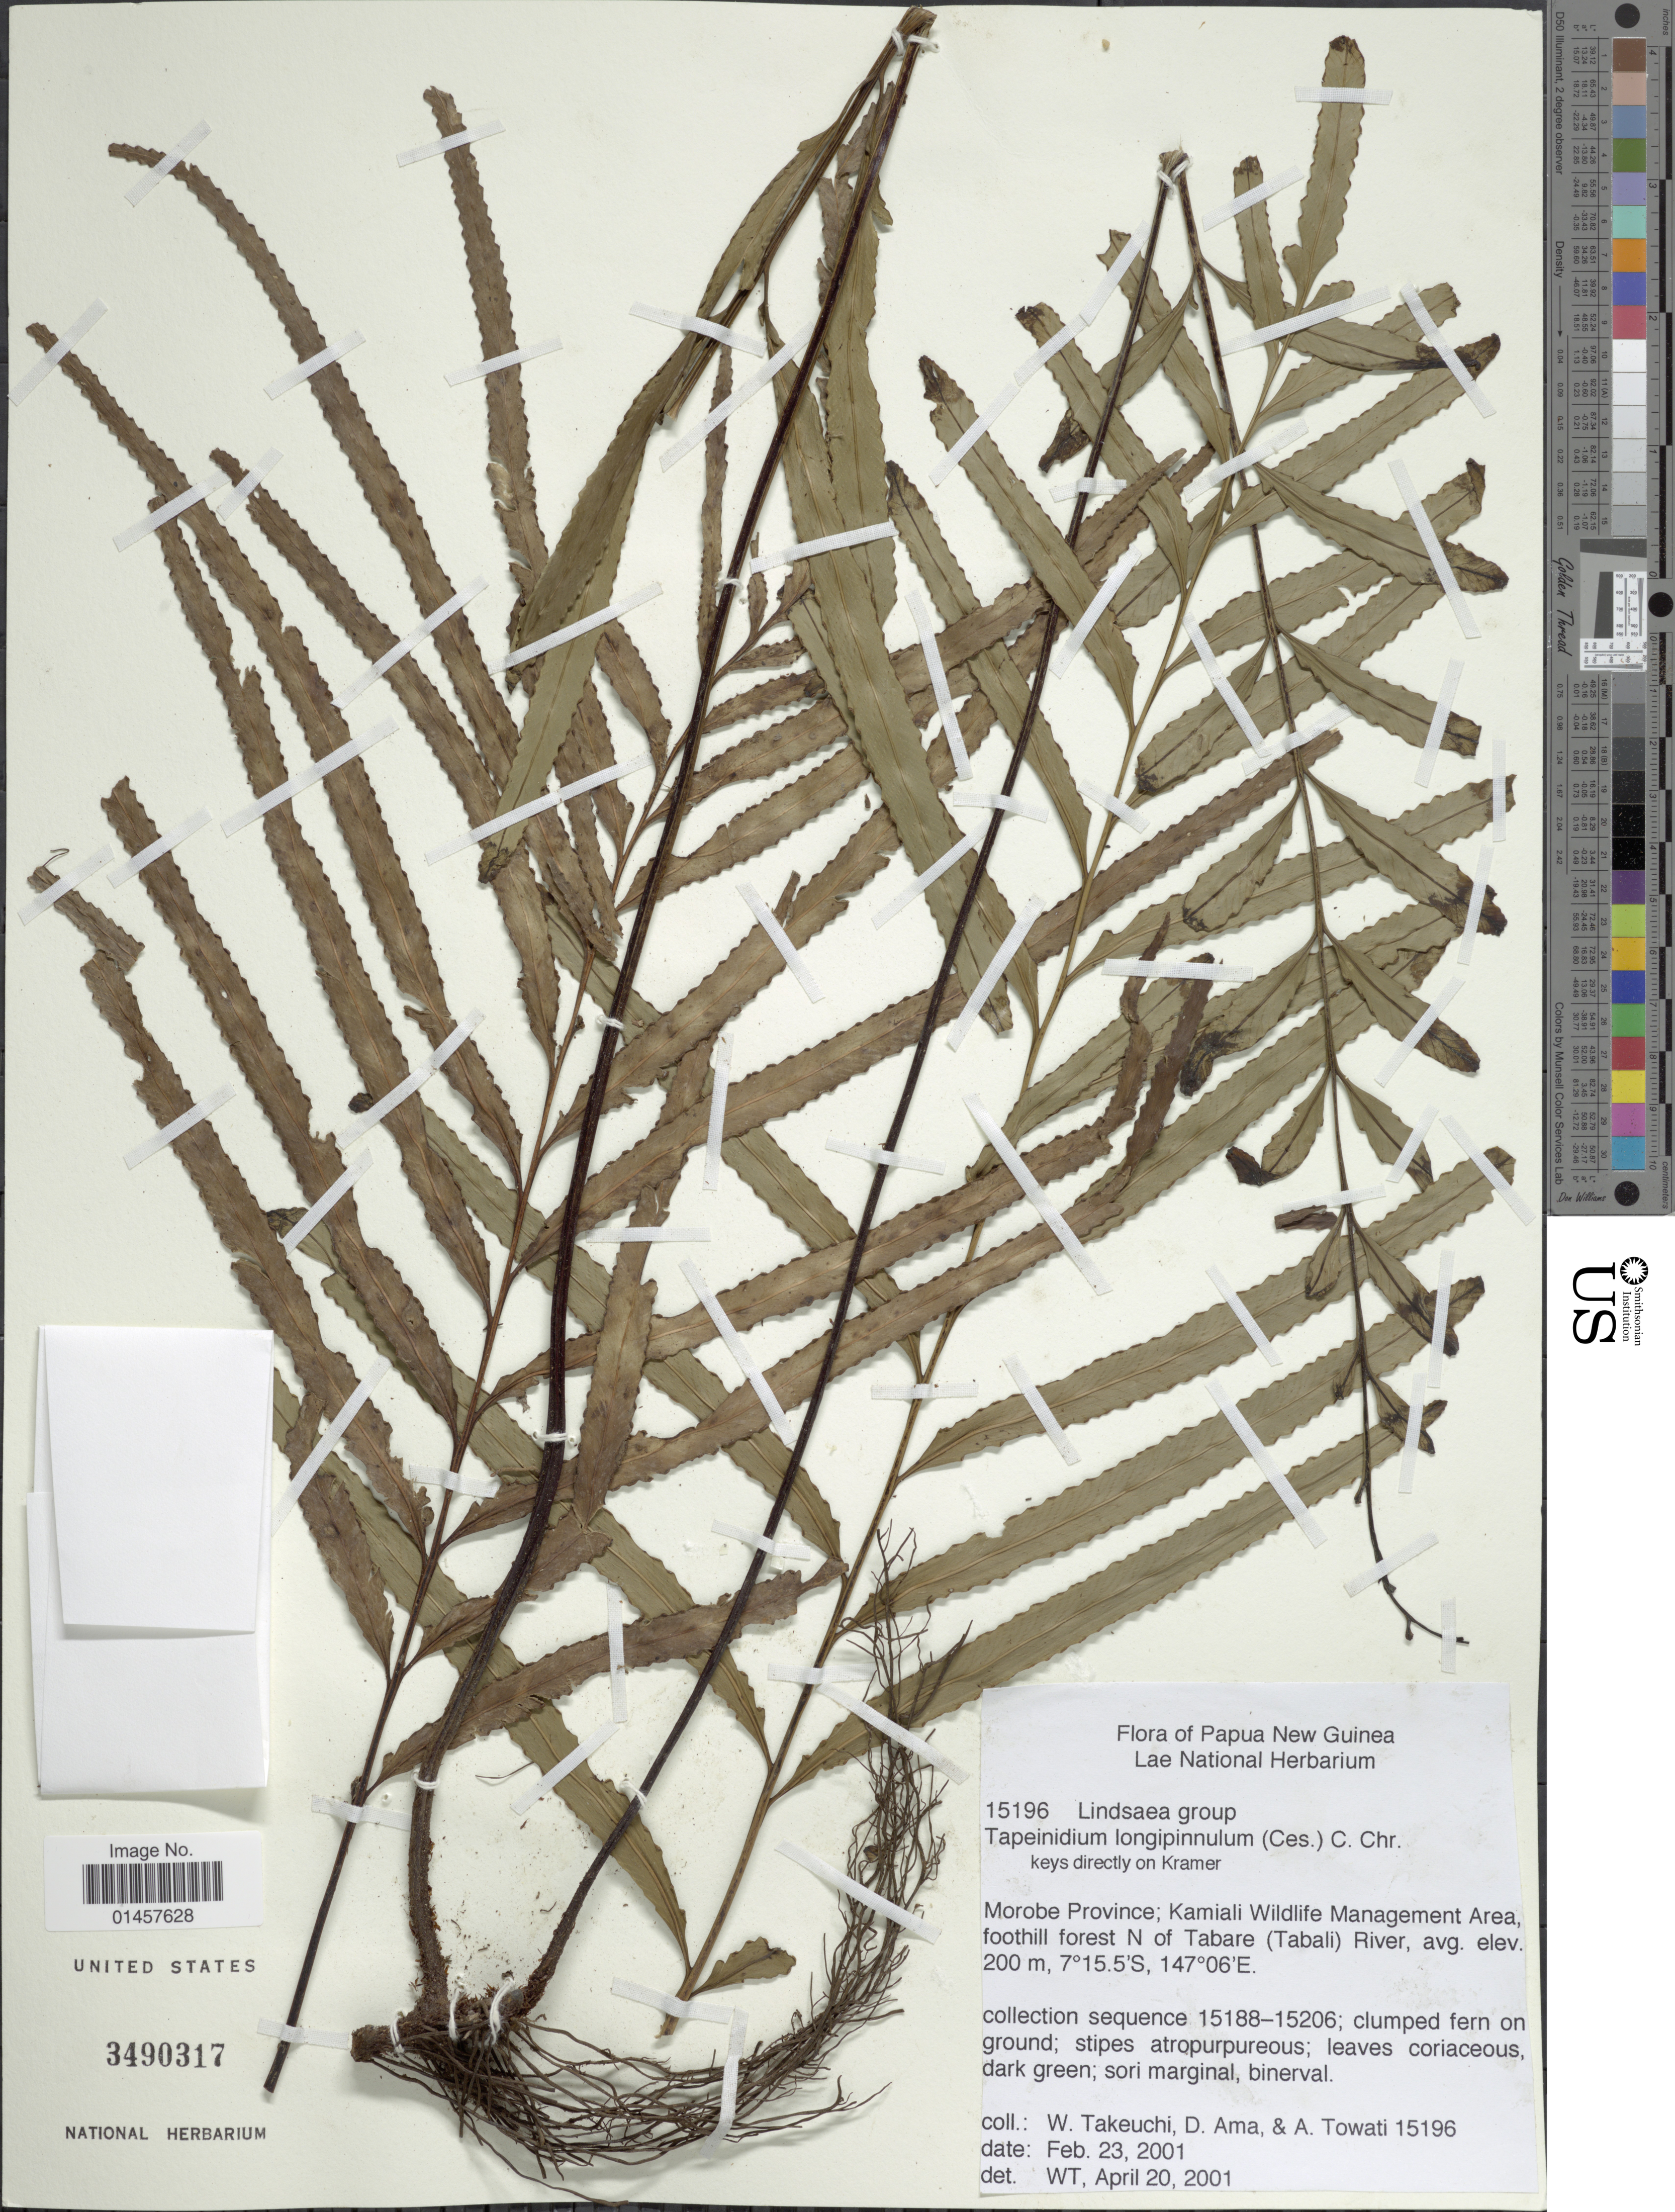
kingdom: Plantae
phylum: Tracheophyta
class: Polypodiopsida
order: Polypodiales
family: Lindsaeaceae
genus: Tapeinidium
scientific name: Tapeinidium longipinnatum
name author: (Ces.) C. Chr.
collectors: W. Takeuchi, D. Ama & A. Towati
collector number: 15196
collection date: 2001-02-23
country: Papua New Guinea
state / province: Morobe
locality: Papua New Guinea, Morobe Province: Kamiali Wildlife Management Area, foothill forest N of Tabare(Tabali) river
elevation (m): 200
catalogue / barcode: US 3490317